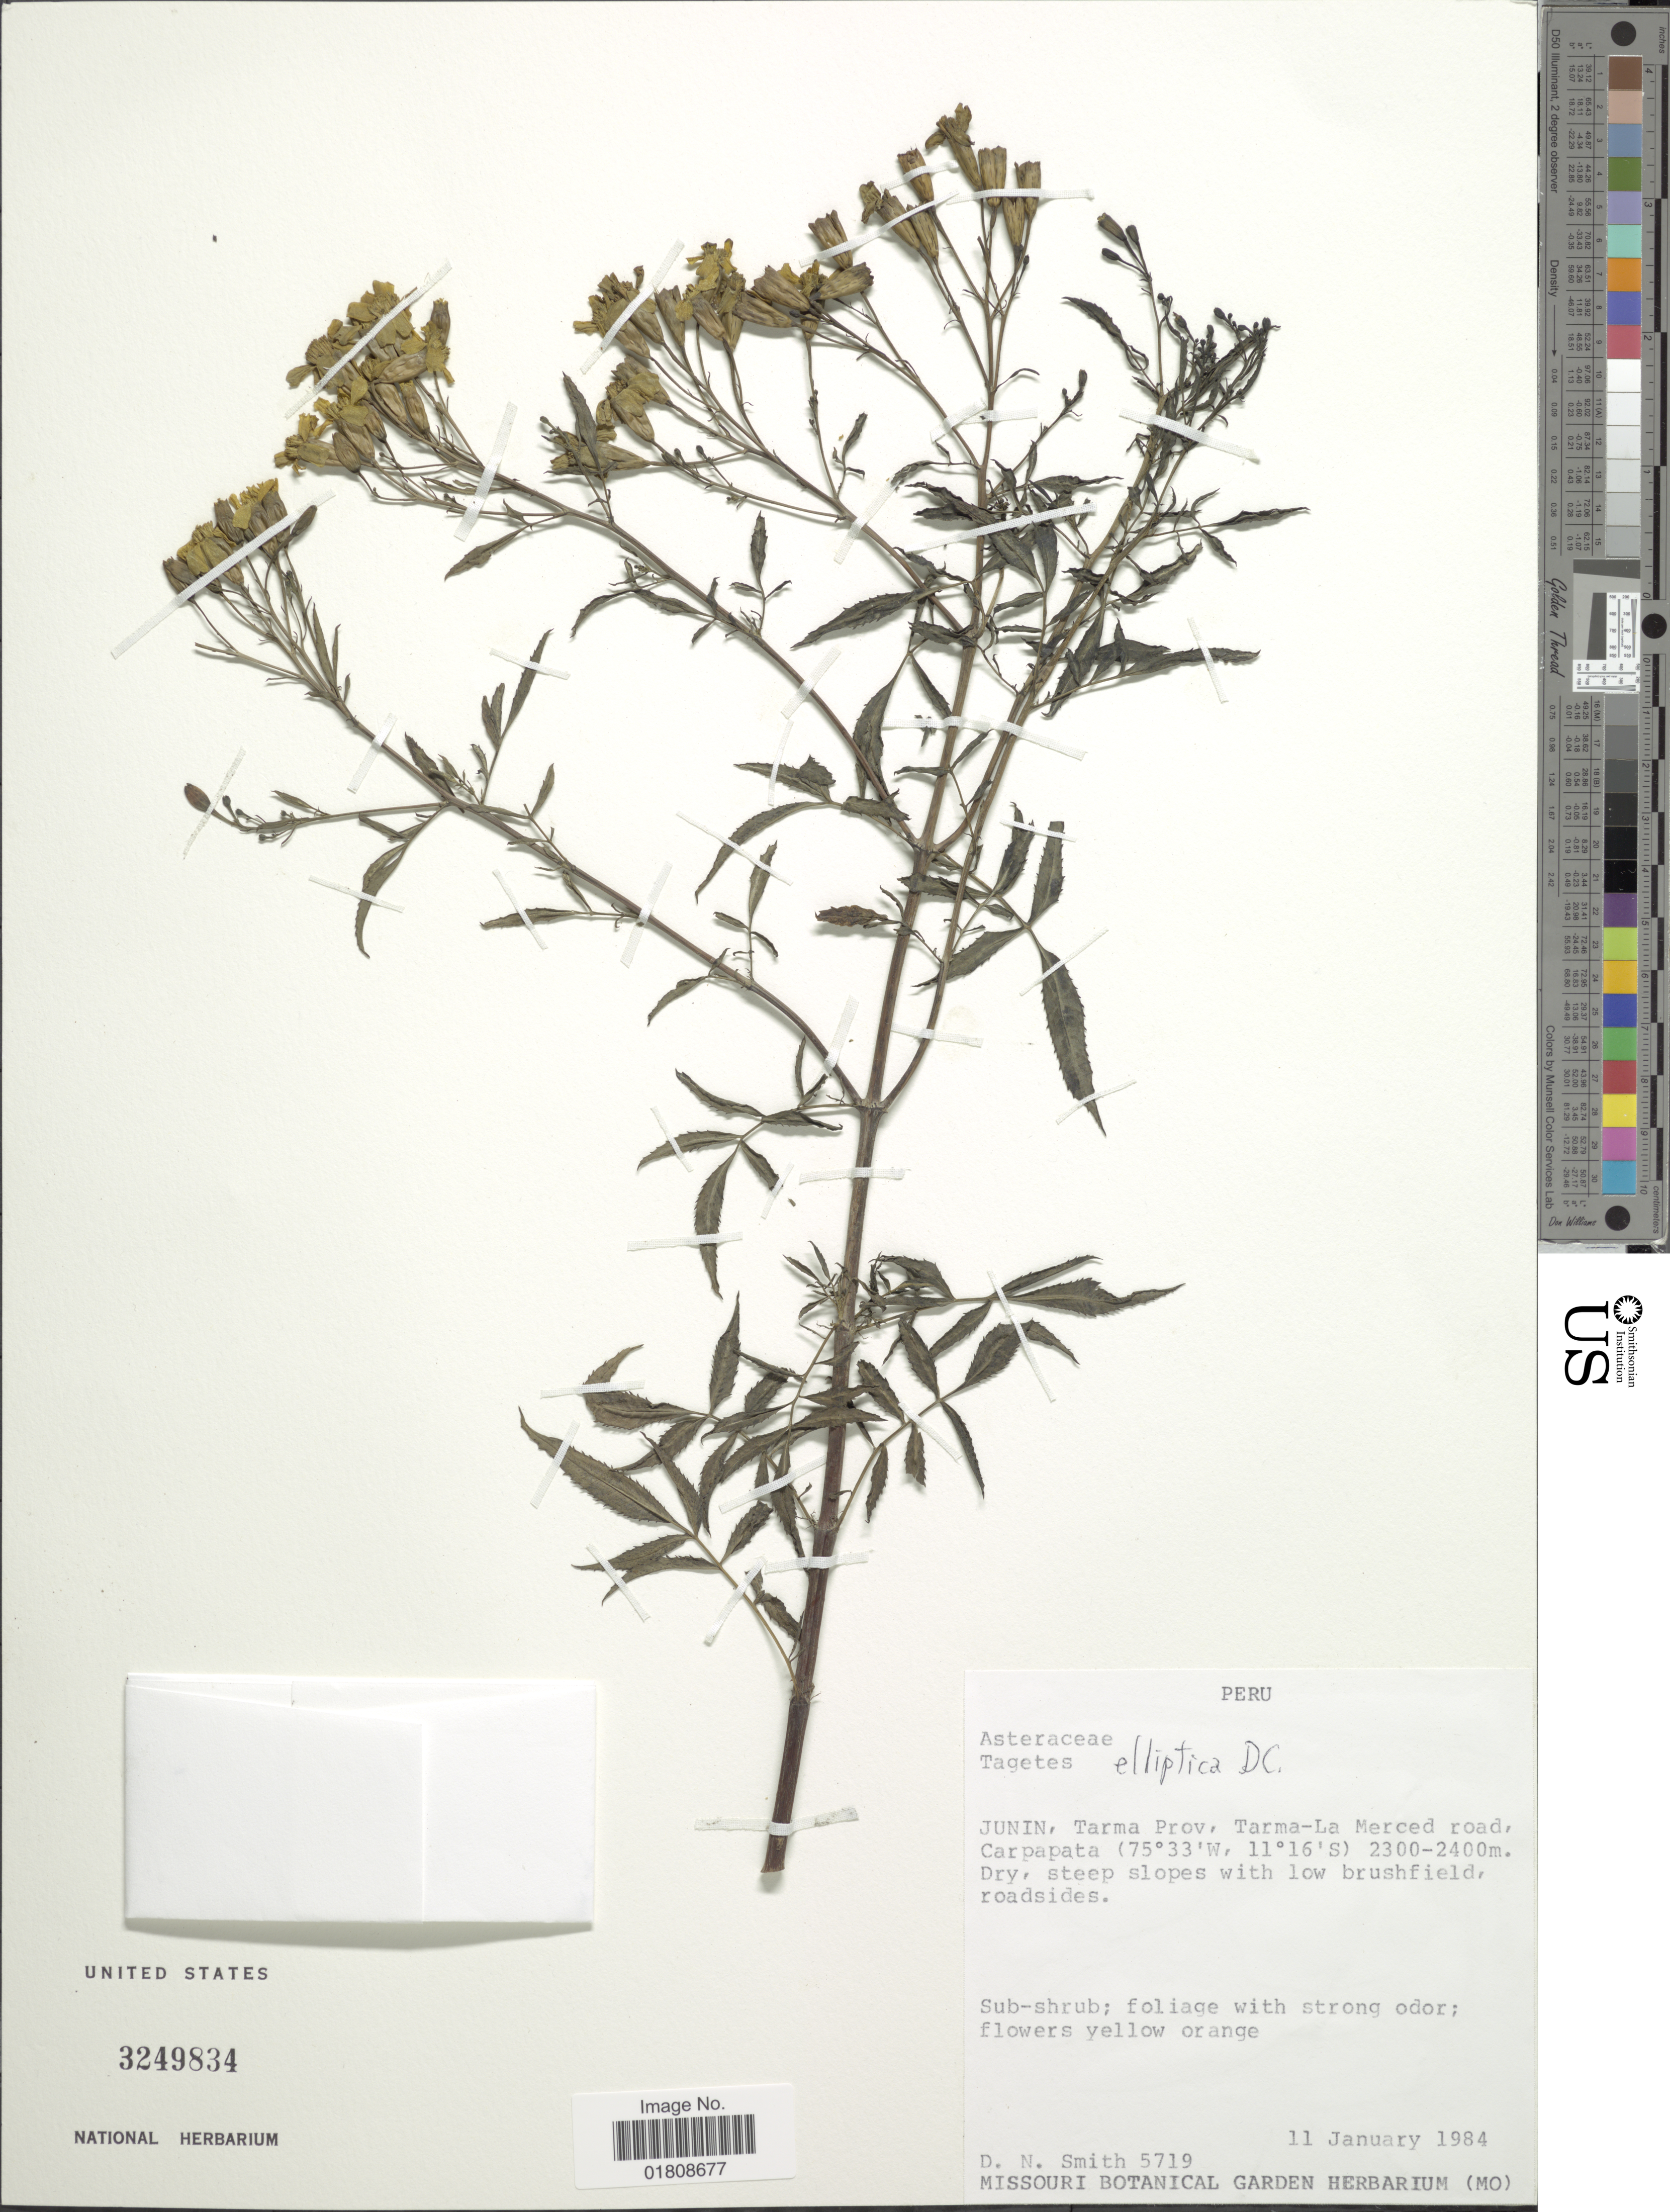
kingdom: Plantae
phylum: Tracheophyta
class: Magnoliopsida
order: Asterales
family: Asteraceae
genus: Tagetes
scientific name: Tagetes elliptica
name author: Sm. in Rees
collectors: D. Smith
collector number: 5719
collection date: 1984-01-11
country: Peru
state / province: Junín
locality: Tarma Prov., Tarma-La Merced road, Carpapata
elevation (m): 2300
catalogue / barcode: US 3249834